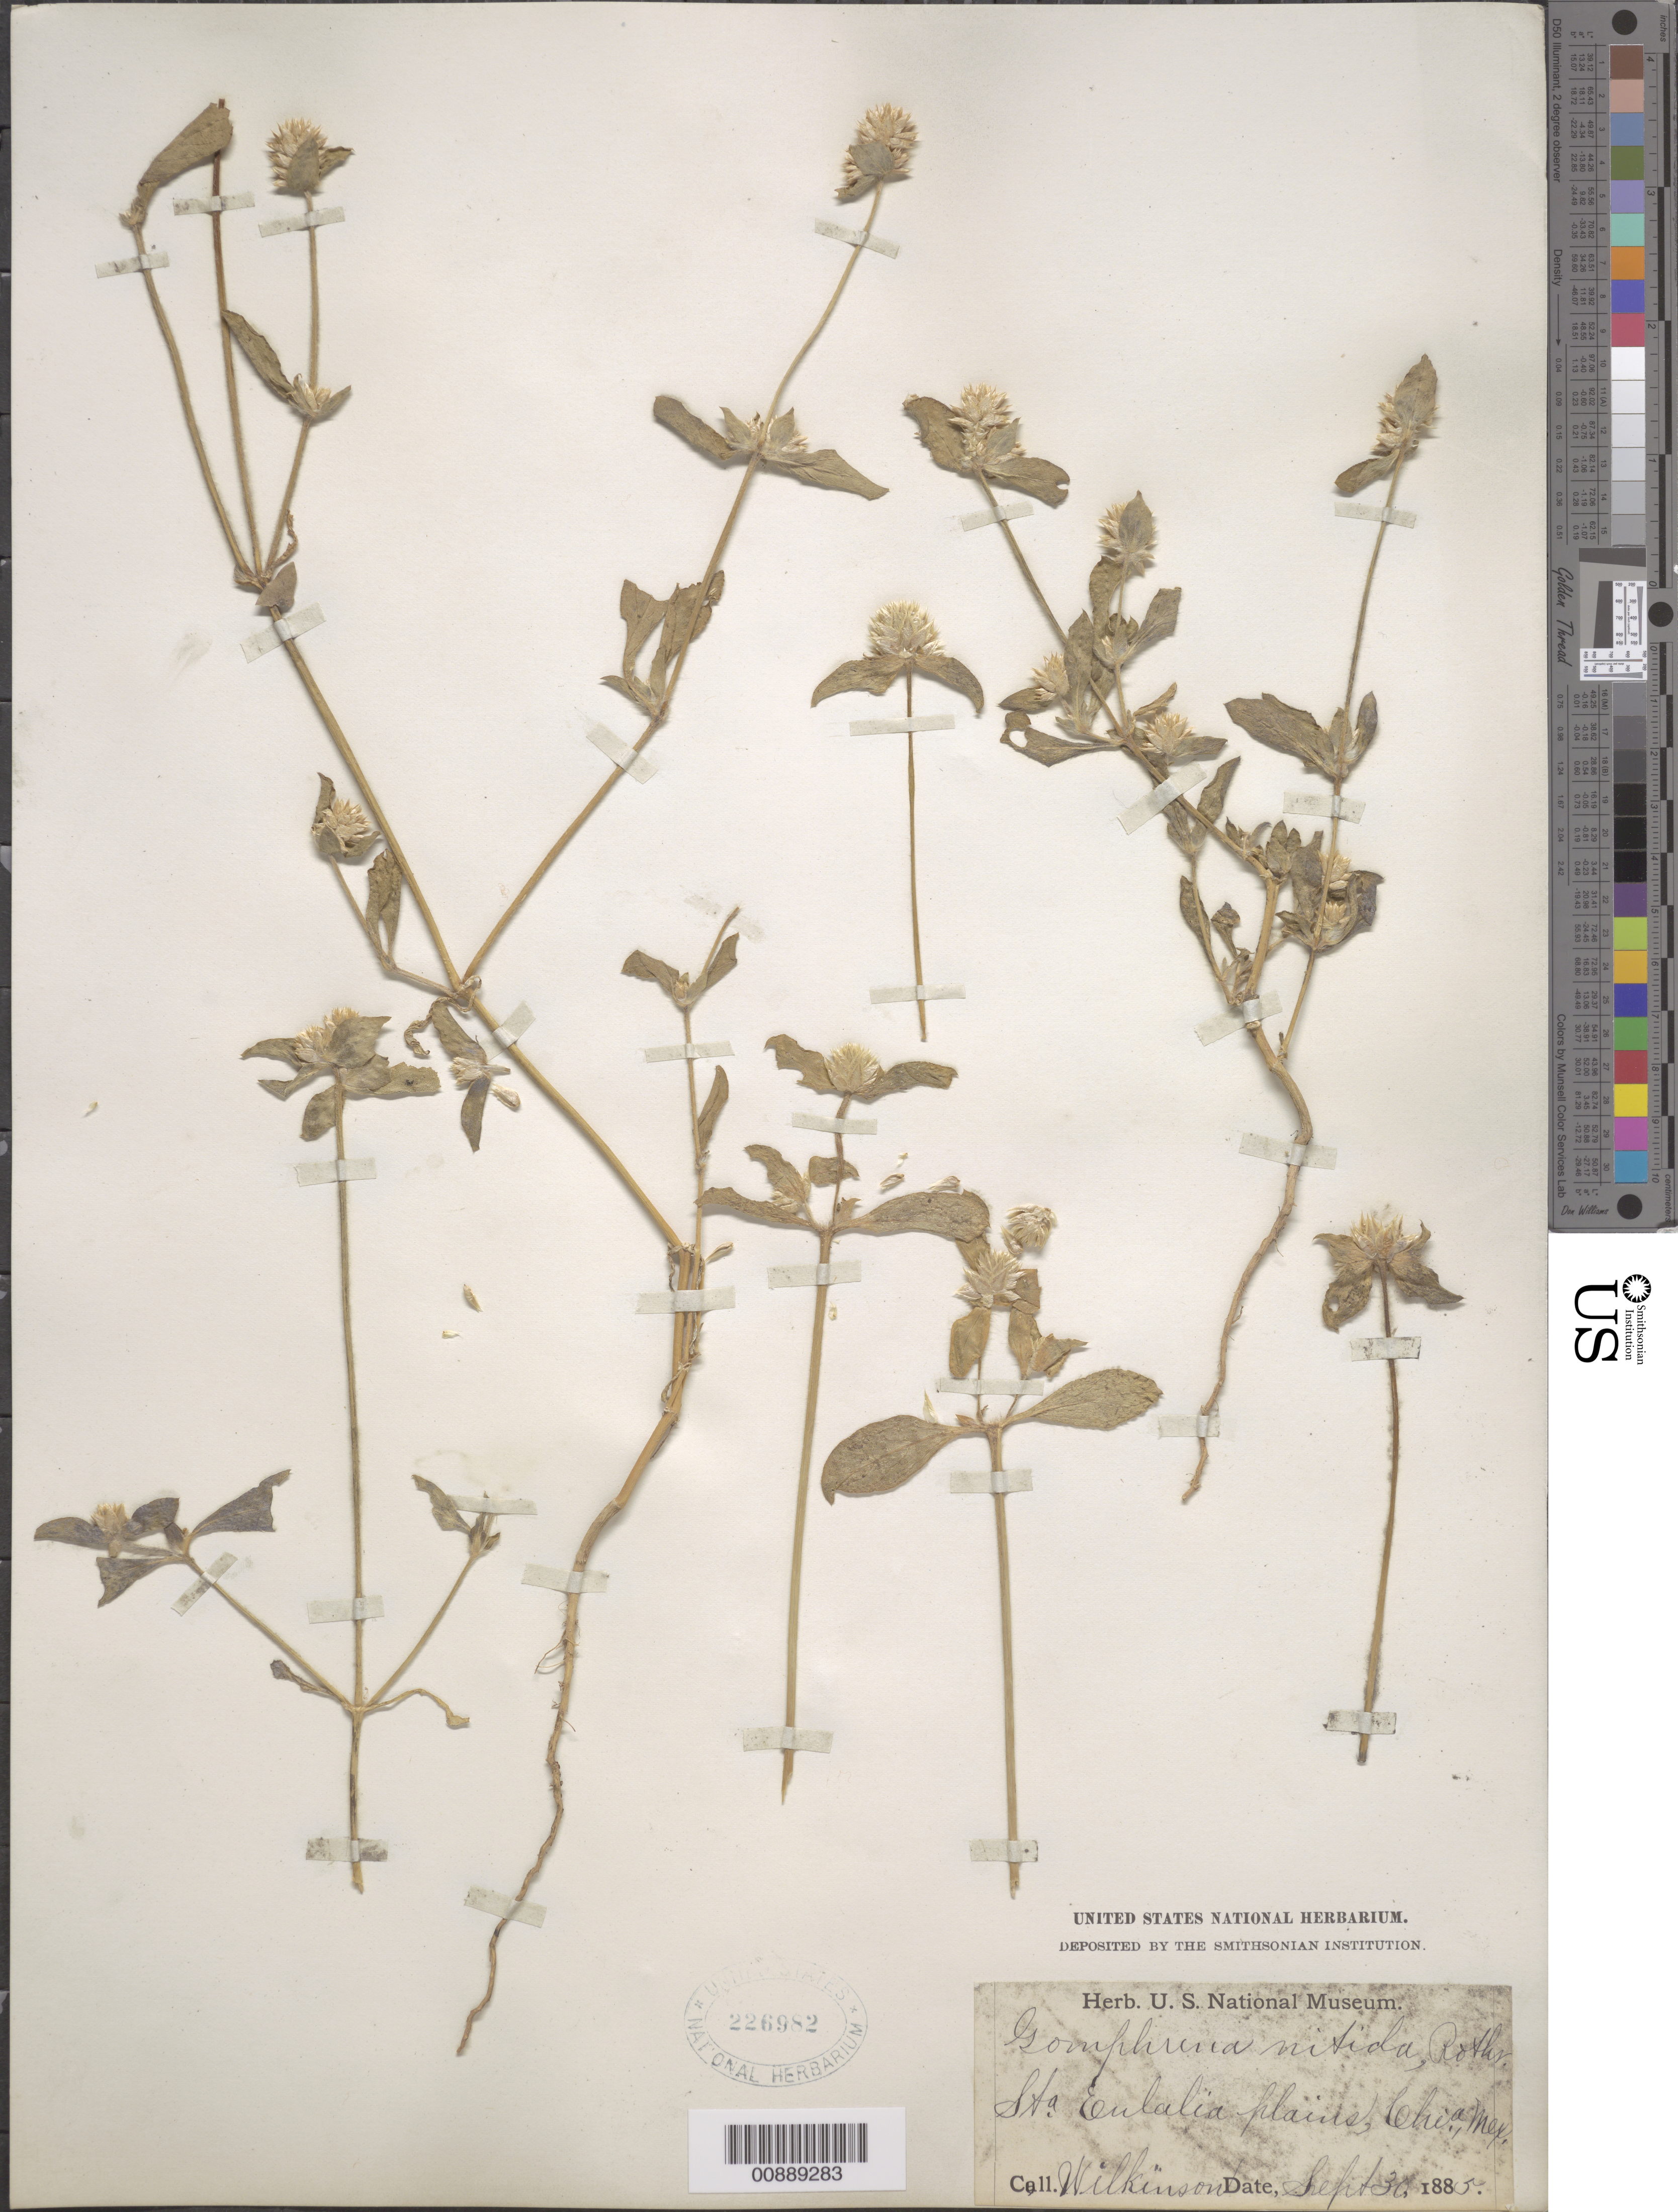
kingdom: Plantae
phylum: Tracheophyta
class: Magnoliopsida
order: Caryophyllales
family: Amaranthaceae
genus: Gomphrena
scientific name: Gomphrena nitida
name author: Rothr.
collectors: E. Wilkinson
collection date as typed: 30 Sep 1885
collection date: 1885-09-30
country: Mexico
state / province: Chihuahua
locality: Sta. Eulalia plains, Chihuahua.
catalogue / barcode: US 226982